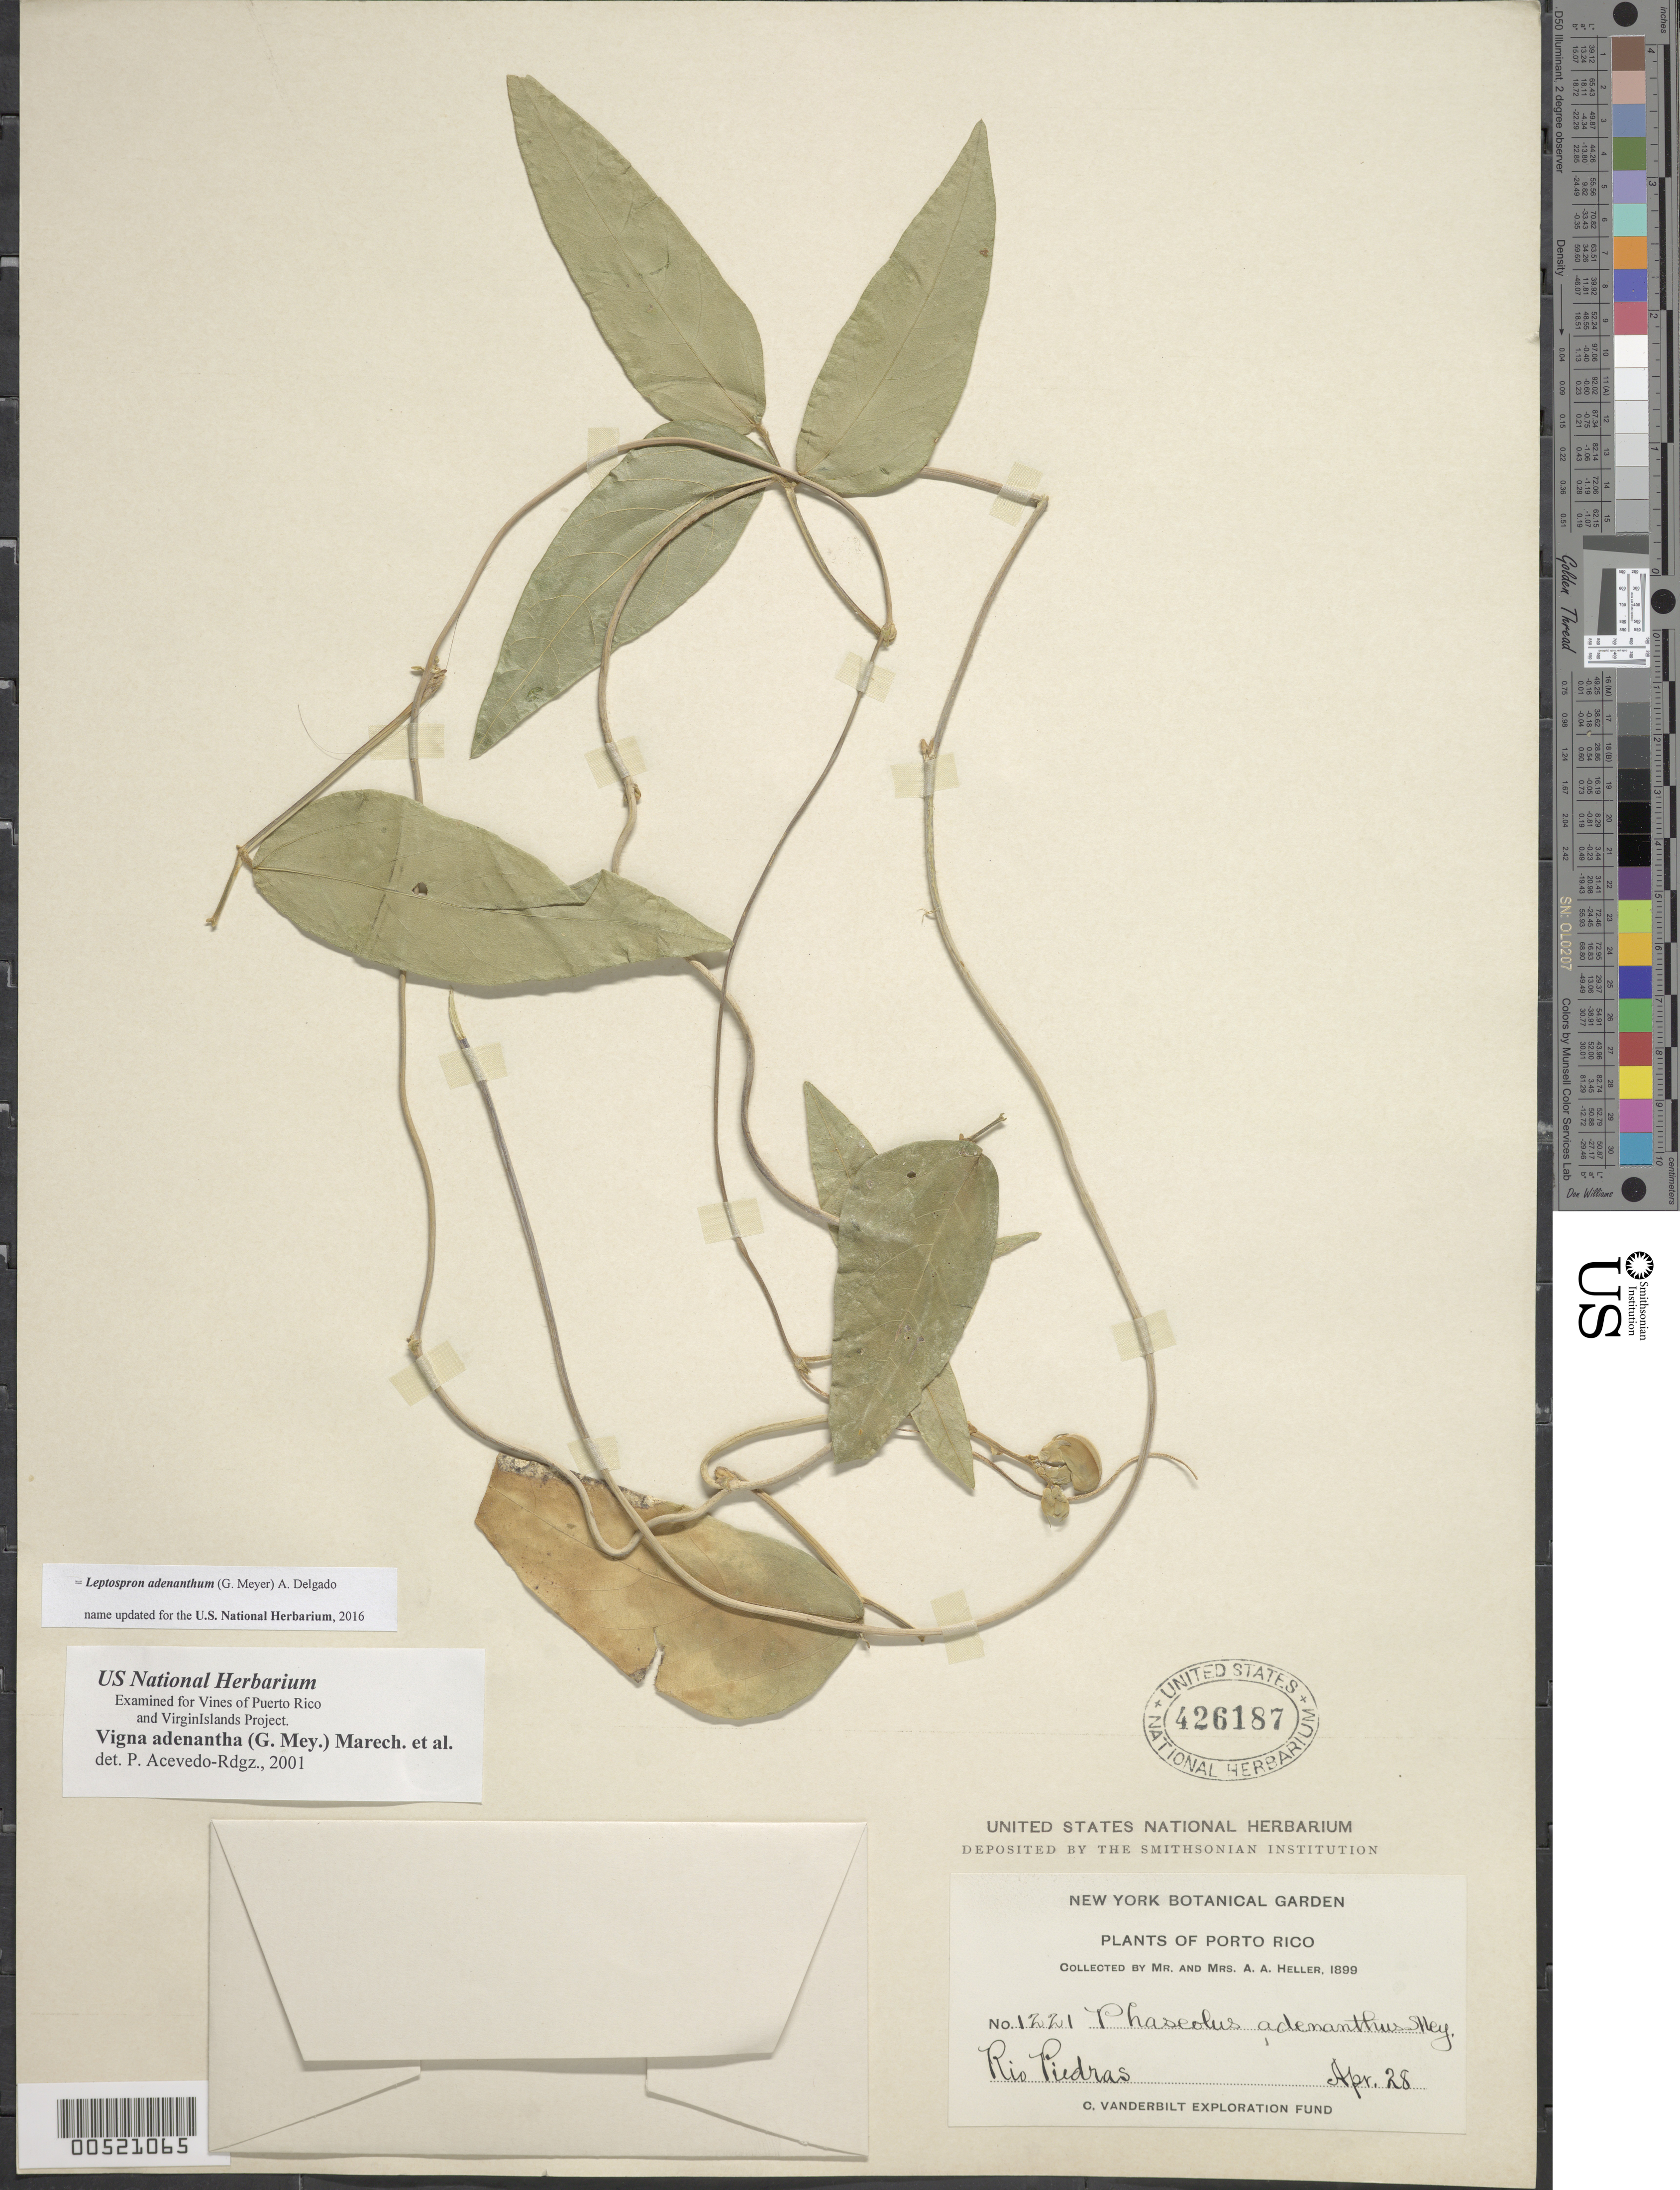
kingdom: Plantae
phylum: Tracheophyta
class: Magnoliopsida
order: Fabales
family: Fabaceae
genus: Leptospron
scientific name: Leptospron adenanthum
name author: (G. Mey.) A. Delgado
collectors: A. A. Heller & E. G. Heller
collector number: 1221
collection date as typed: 28 Apr 1899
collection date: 1899-04-28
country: Puerto Rico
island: Greater Antilles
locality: Rio Piedras.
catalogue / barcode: US 426187